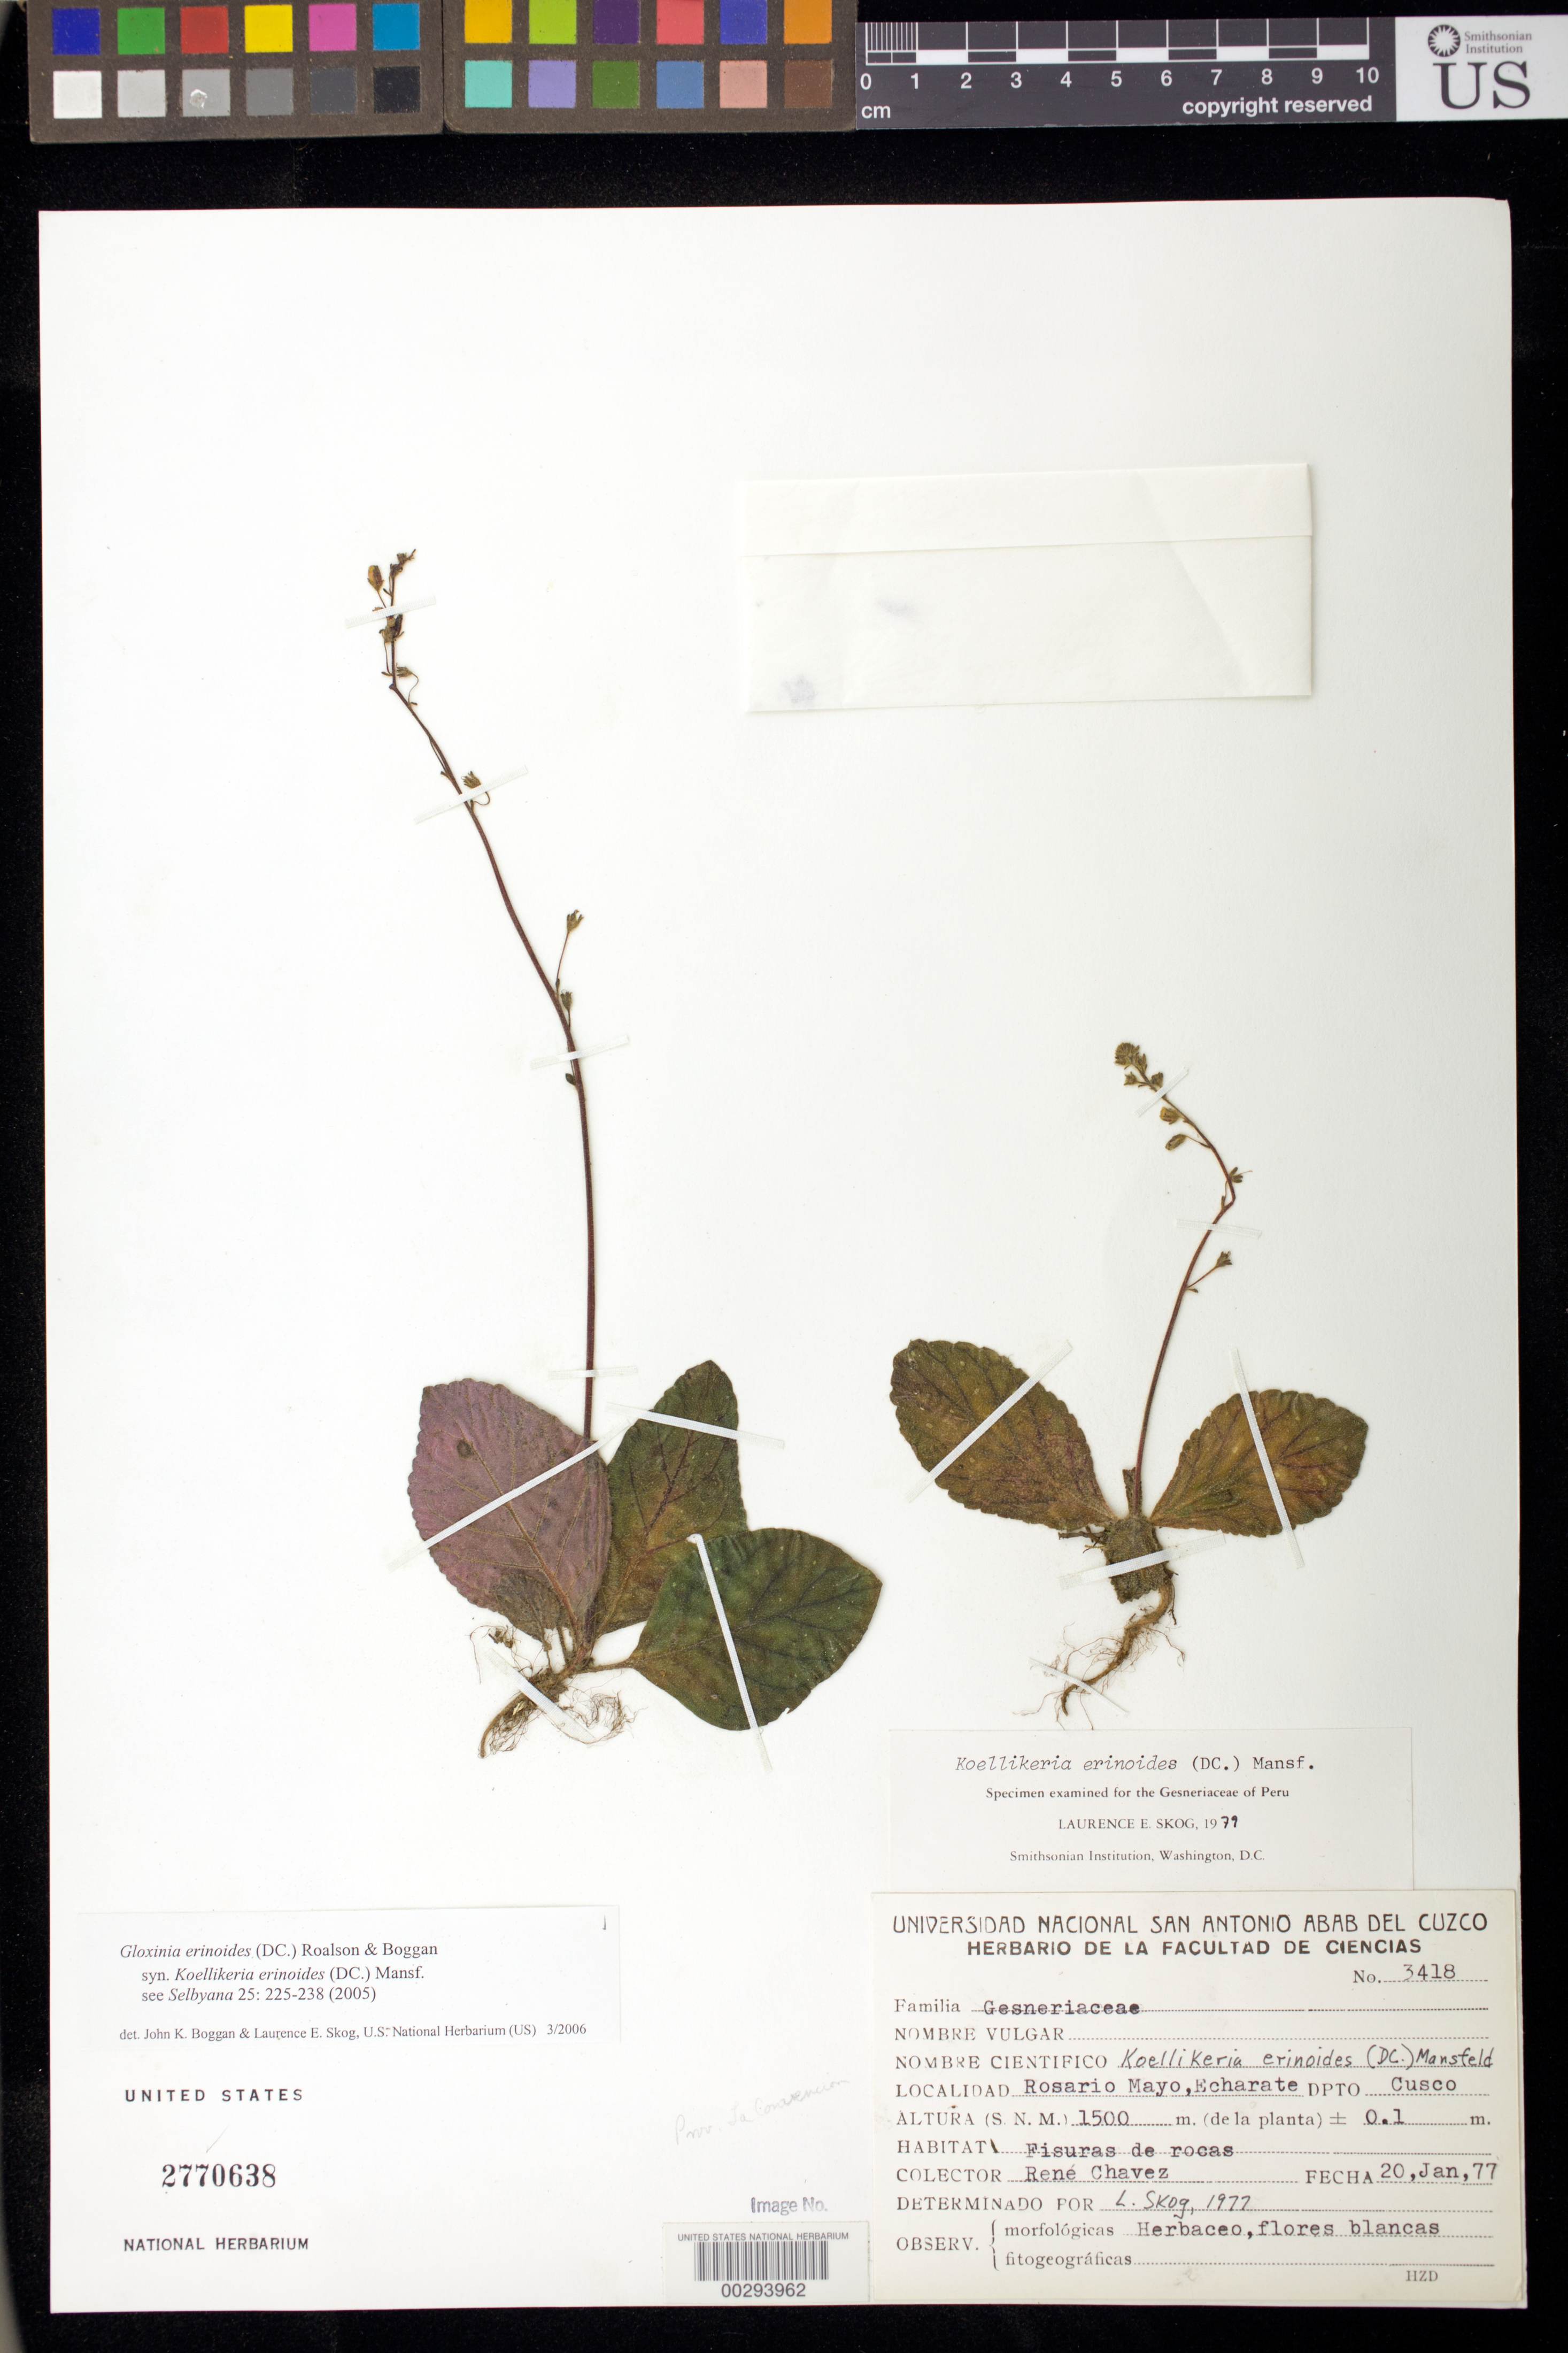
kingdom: Plantae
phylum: Tracheophyta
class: Magnoliopsida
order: Lamiales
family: Gesneriaceae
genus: Gloxinia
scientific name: Gloxinia erinoides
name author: (DC.) Roalson & Boggan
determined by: Boggan, J. K.; Skog, L. E.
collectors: R. Chávez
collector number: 3418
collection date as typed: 20 Jan 1977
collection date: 1977-01-20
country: Peru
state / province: Cusco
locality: Convencion, Rosario Mayo, Escharate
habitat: Fissures of rocks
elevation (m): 1500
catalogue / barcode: US 2770638